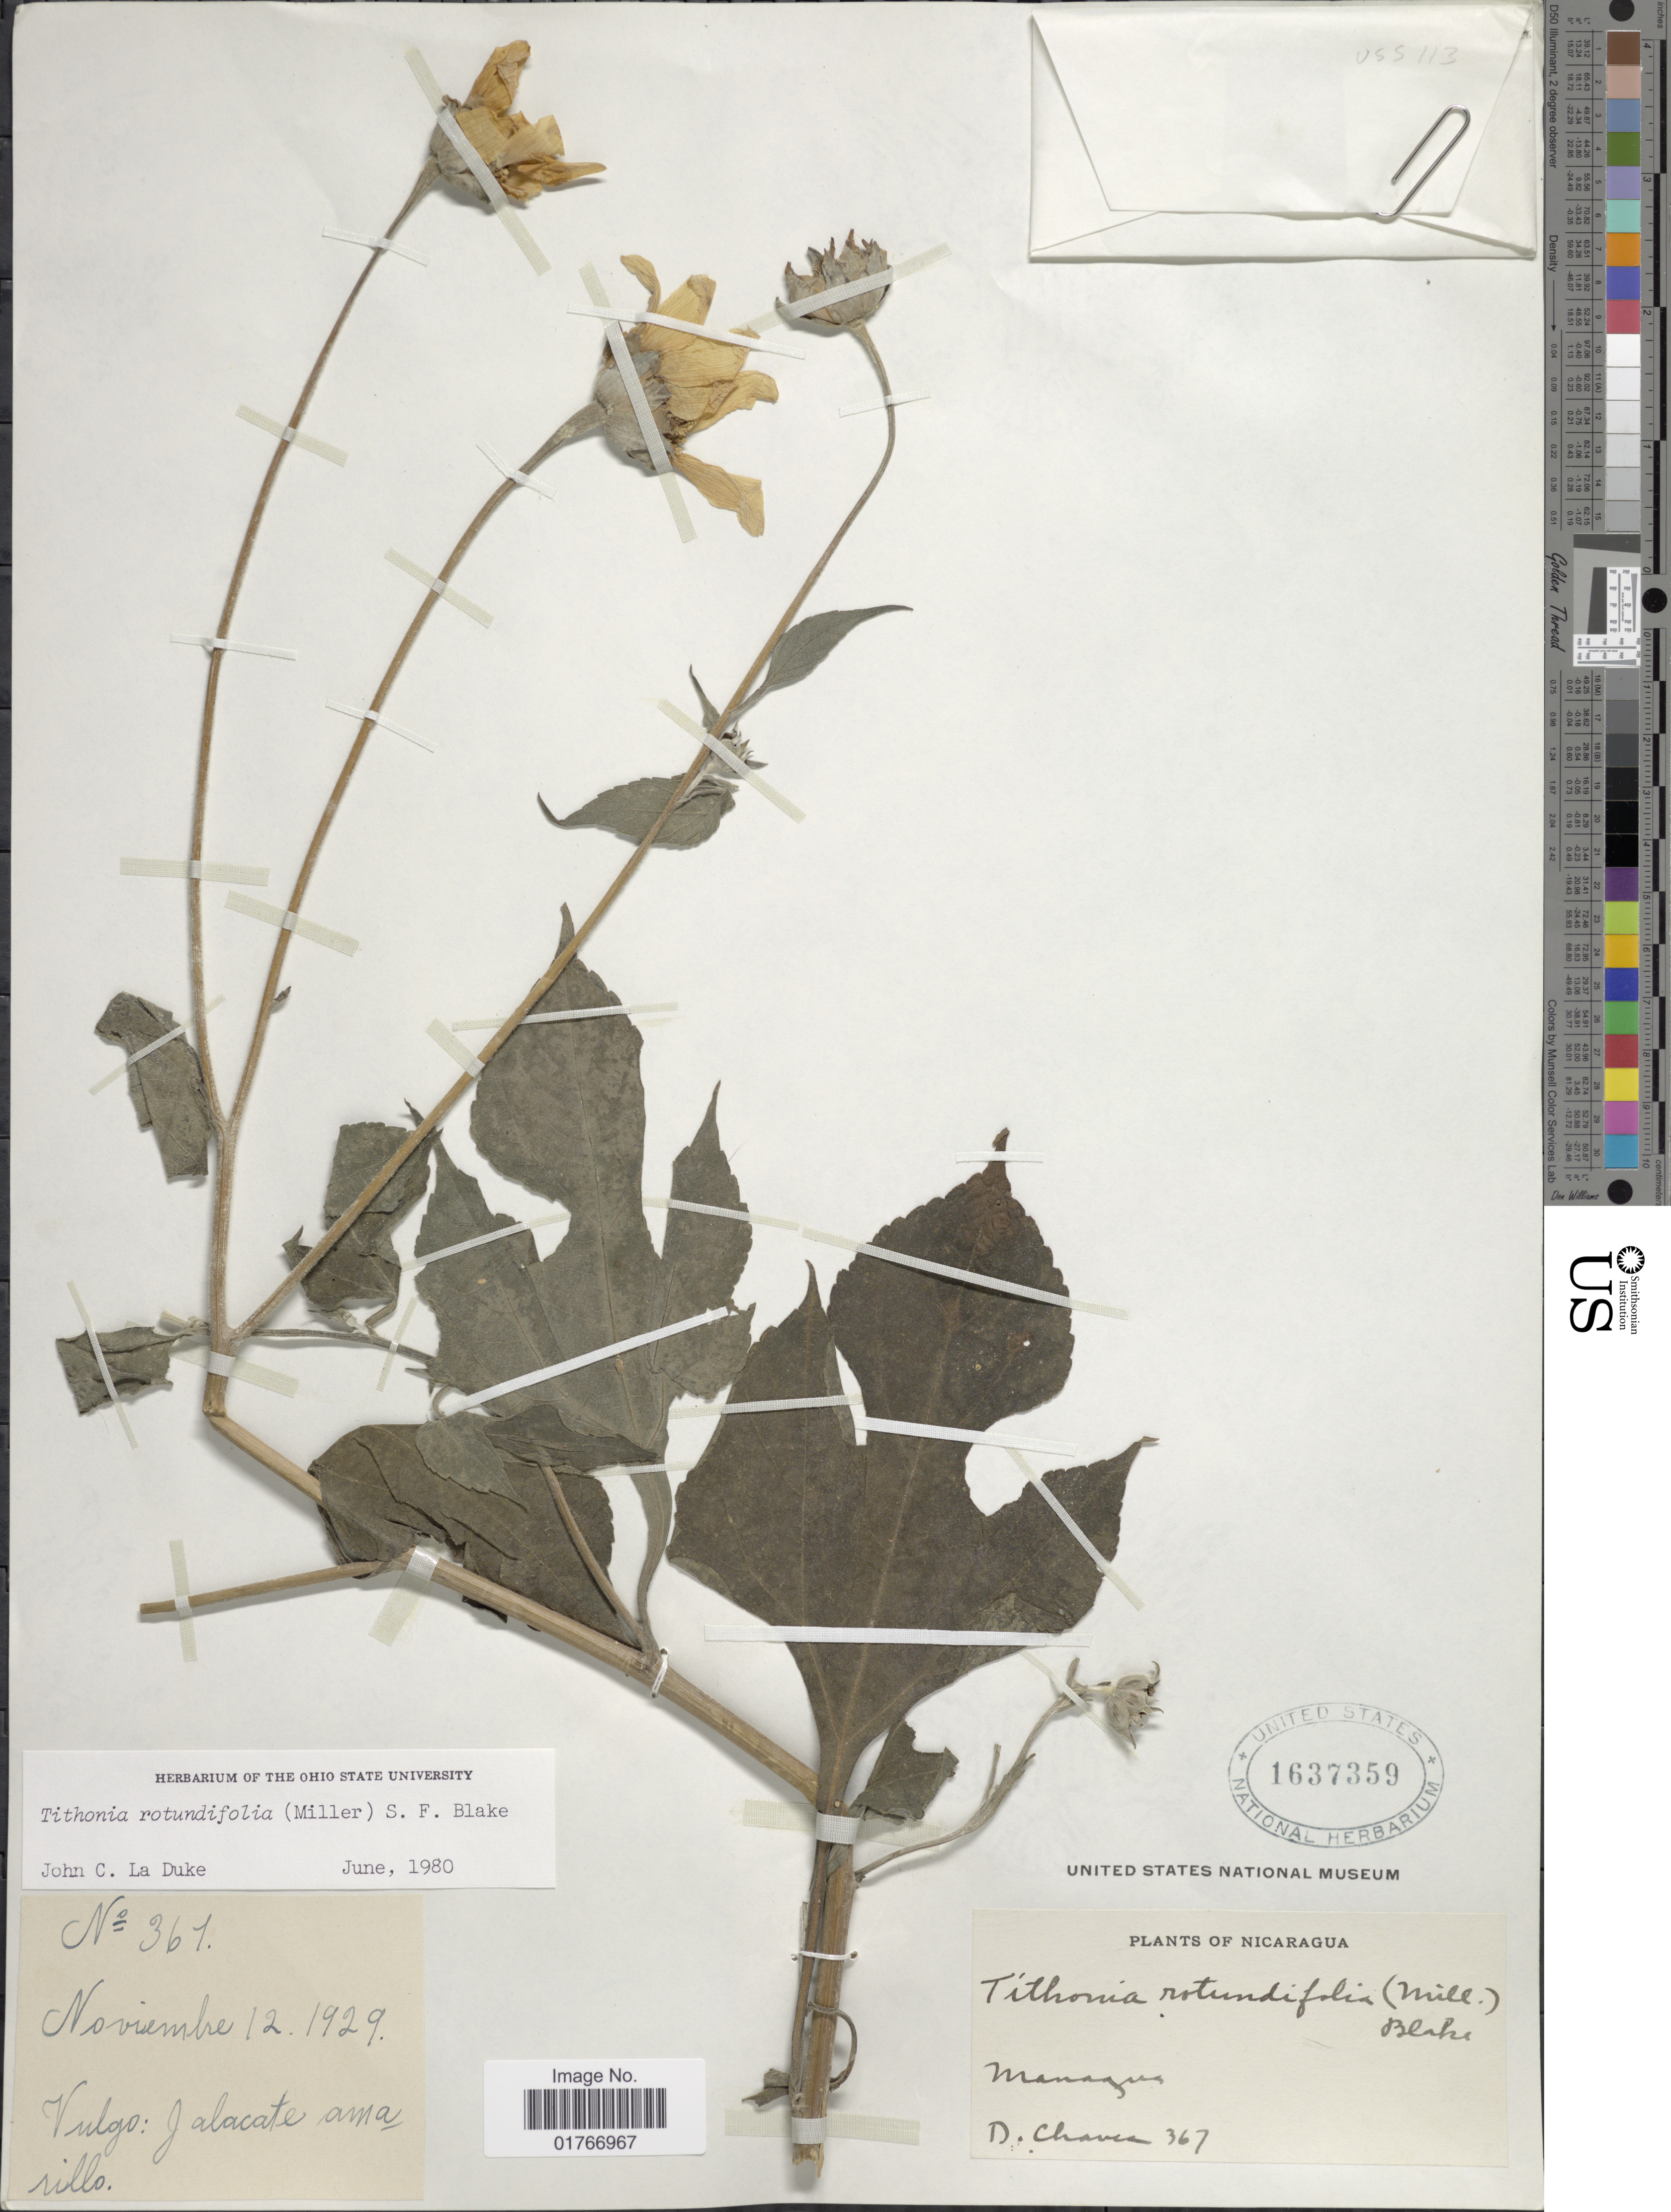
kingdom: Plantae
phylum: Tracheophyta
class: Magnoliopsida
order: Asterales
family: Asteraceae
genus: Tithonia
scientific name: Tithonia rotundifolia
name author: (Mill.) S.F. Blake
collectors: D. Chaves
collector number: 367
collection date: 1929-11-12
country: Nicaragua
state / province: Managua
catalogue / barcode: US 1637359